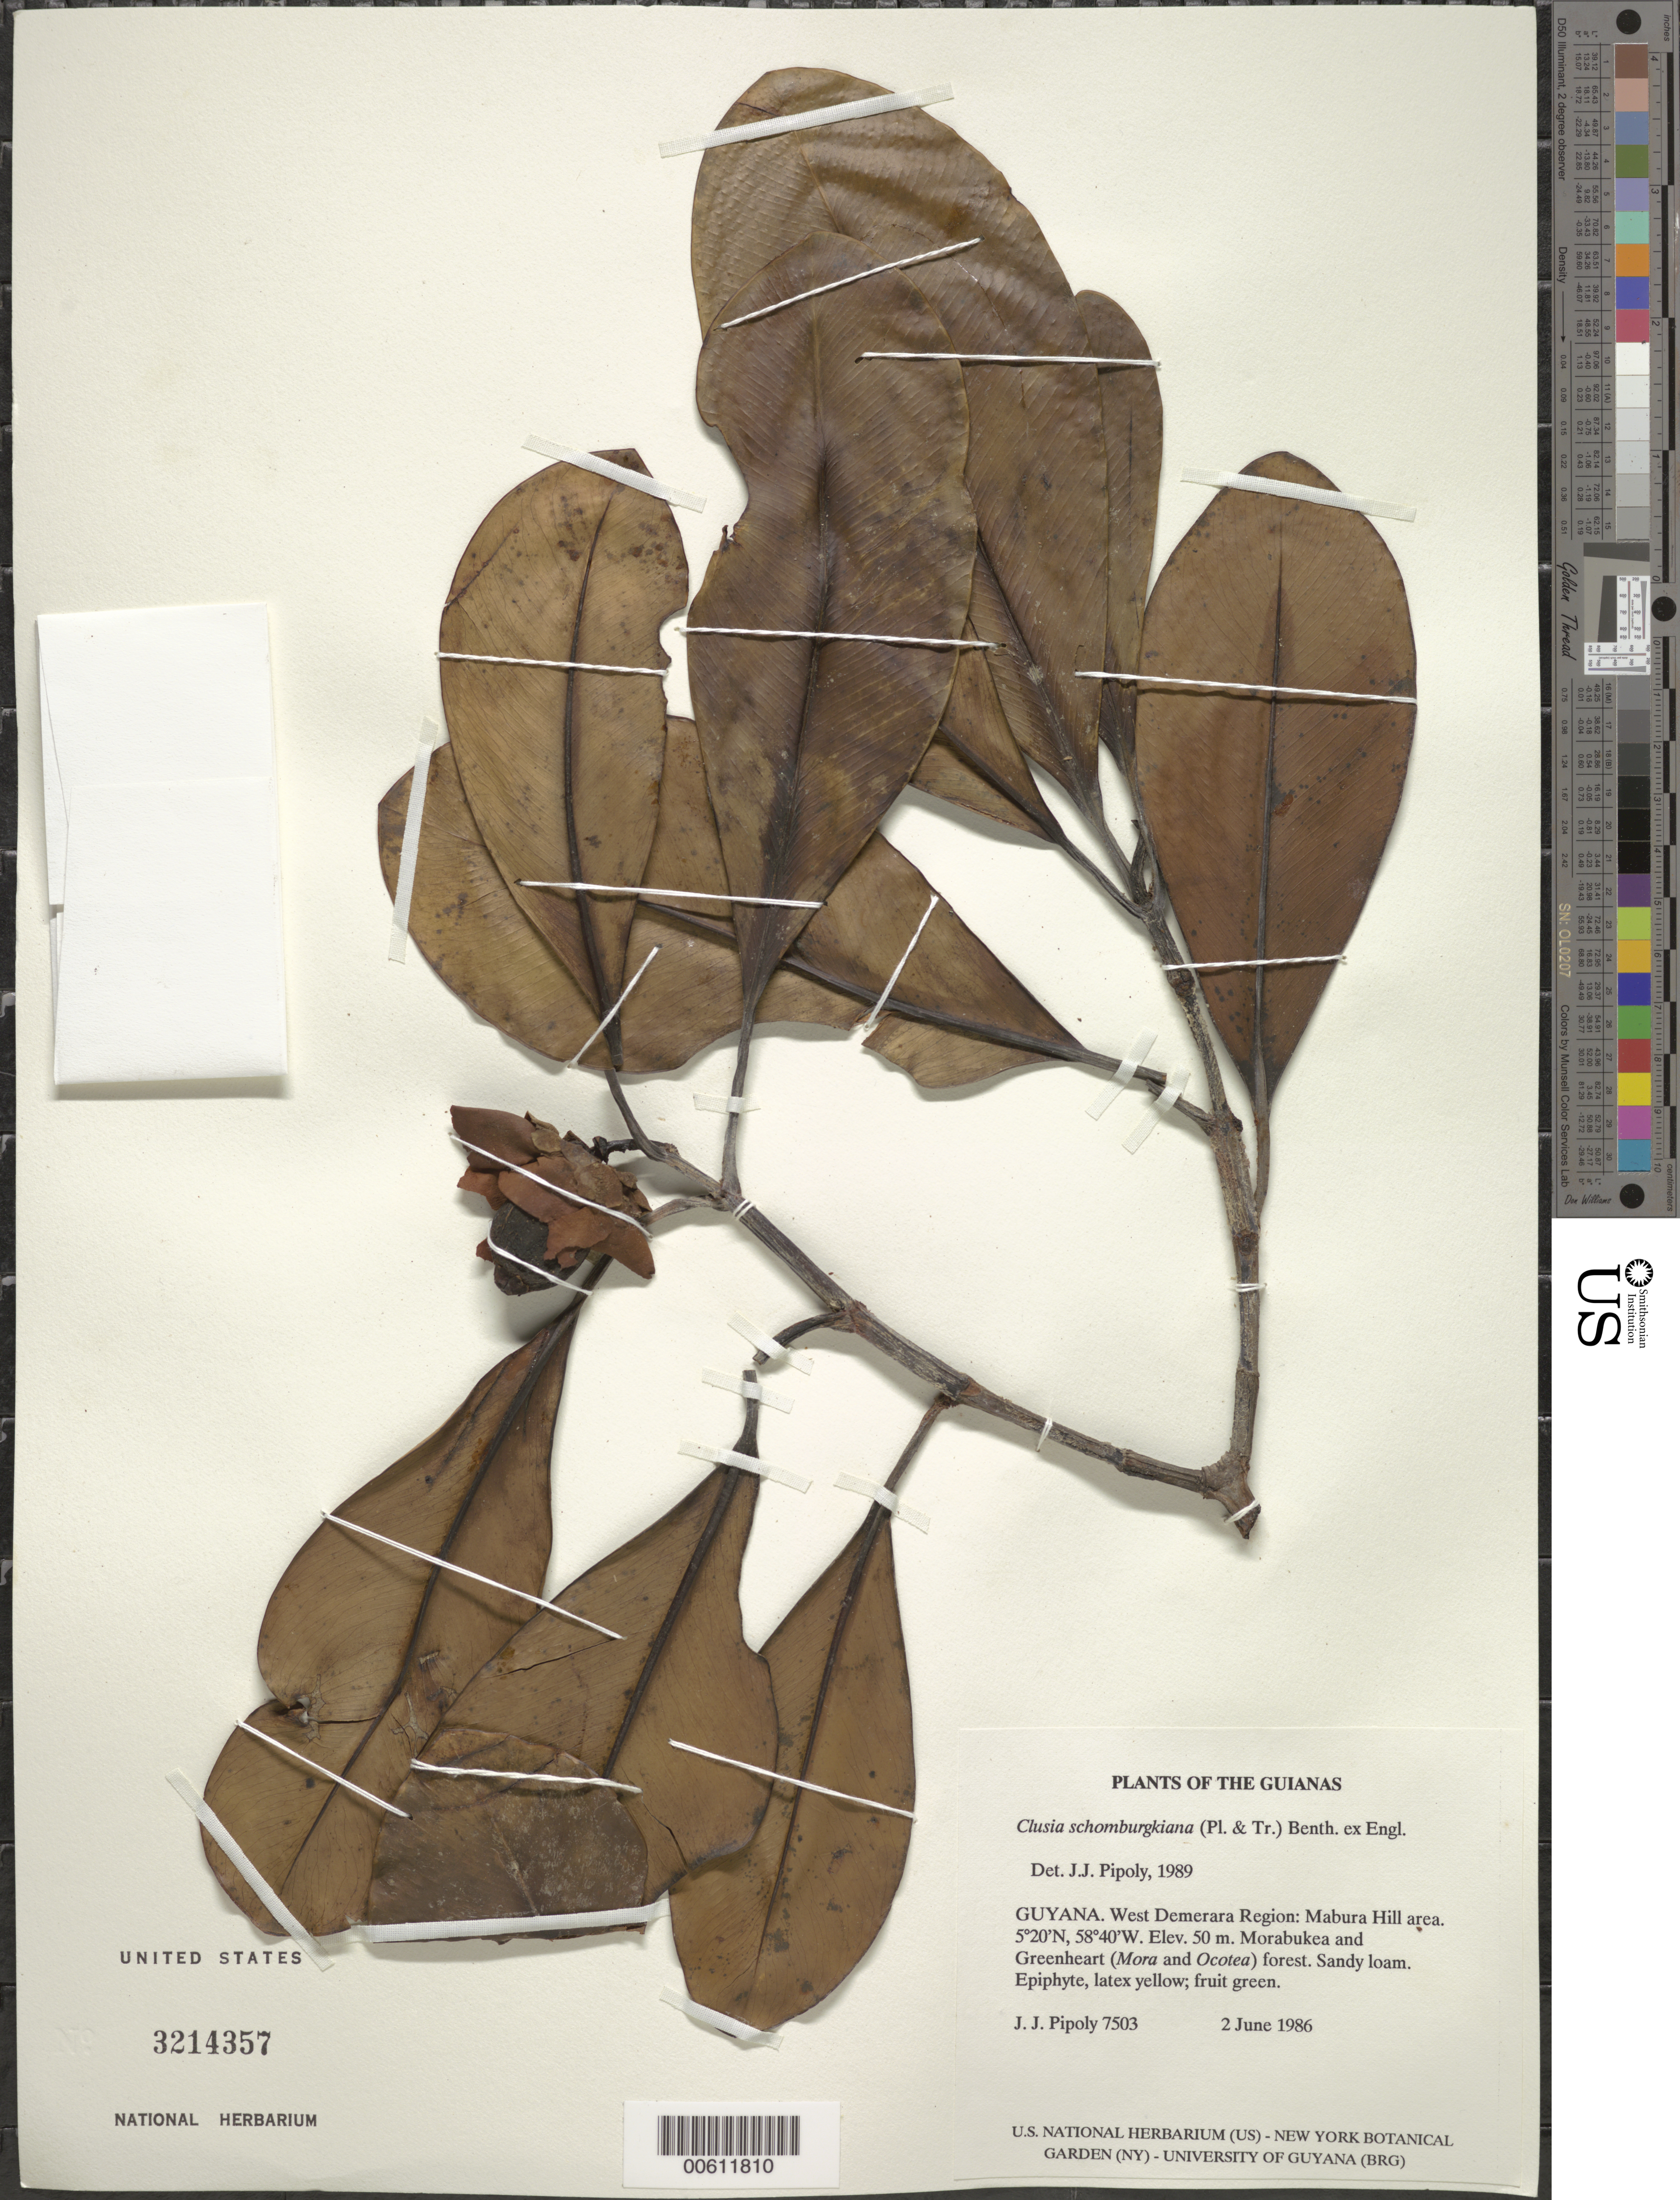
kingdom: Plantae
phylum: Tracheophyta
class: Magnoliopsida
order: Malpighiales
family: Clusiaceae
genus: Clusia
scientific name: Clusia schomburgkiana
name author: (Planch. & Triana) Benth. ex Engl.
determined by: Pipoly, J. J., III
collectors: J. J. Pipoly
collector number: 7503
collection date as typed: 2 June 1986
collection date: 1986-06-02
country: Guyana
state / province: U. Demerara-Berbice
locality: Mabura Hill area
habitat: Morabukea and Greenheart (Mora and Ocotea) forest. Sandy loam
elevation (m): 50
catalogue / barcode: US 3214357